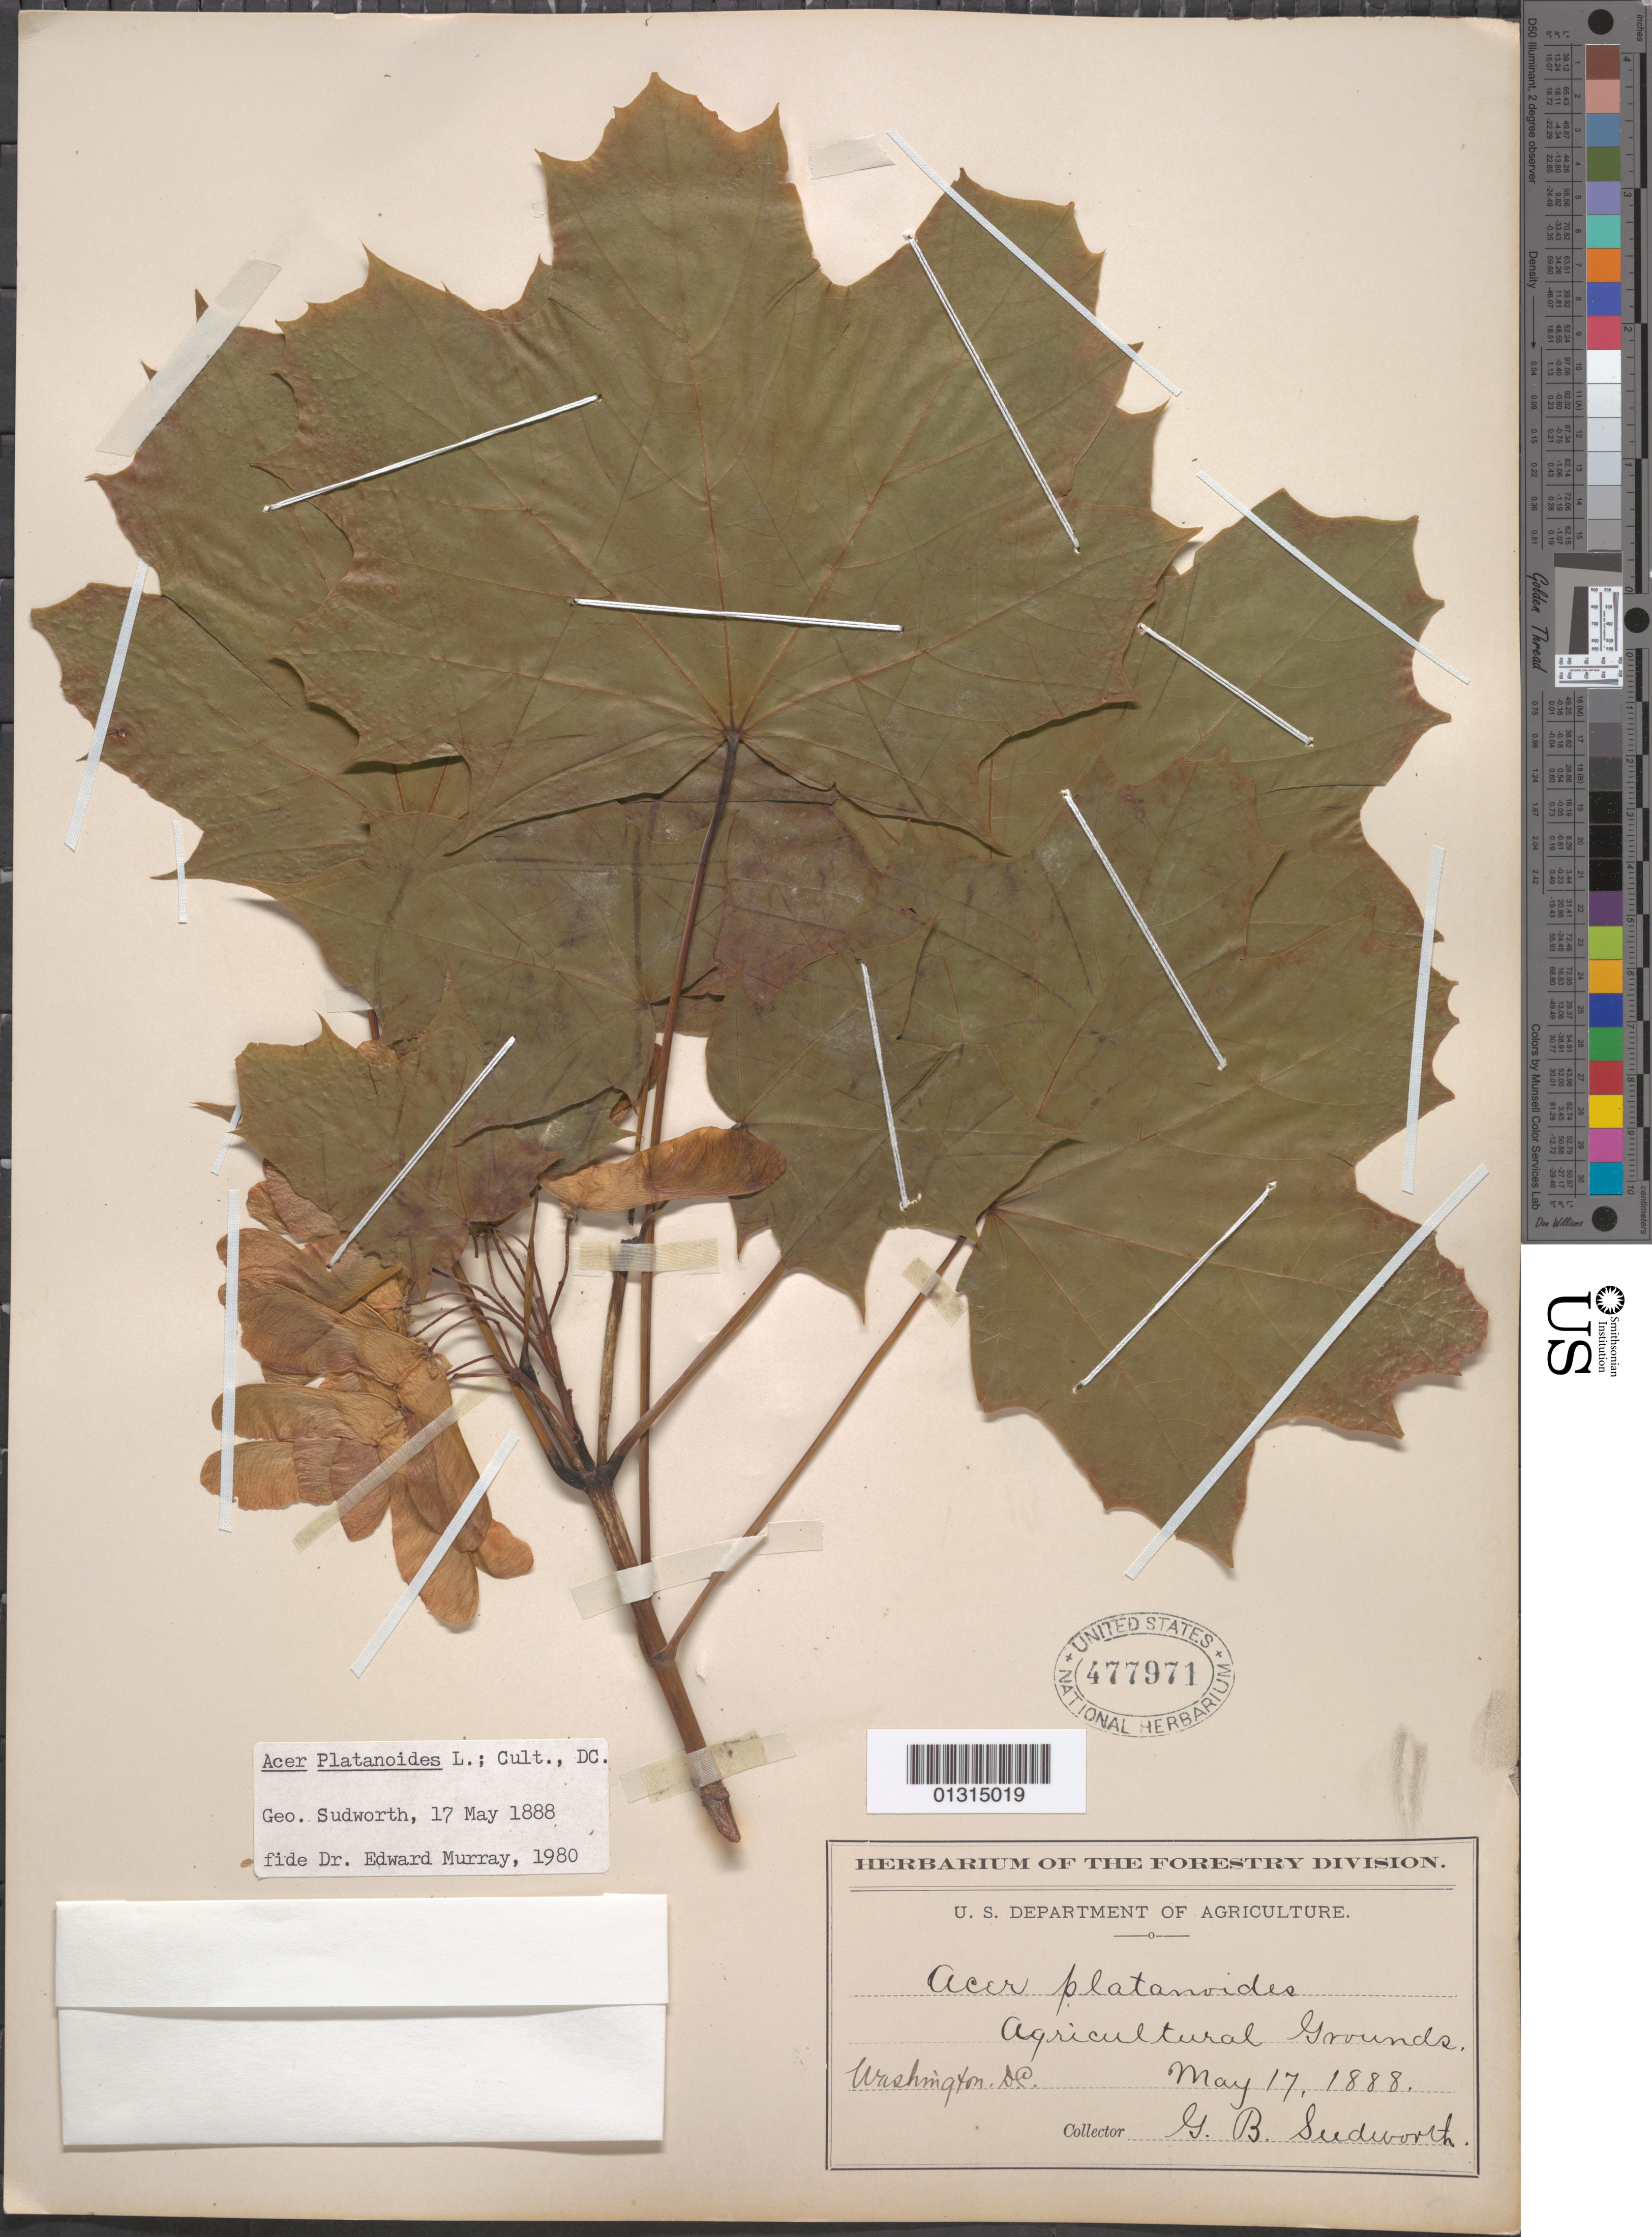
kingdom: Plantae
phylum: Tracheophyta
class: Magnoliopsida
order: Sapindales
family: Sapindaceae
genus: Acer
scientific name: Acer platanoides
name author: L.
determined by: Murray, Edward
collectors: G. B. Sudworth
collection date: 1888-05-17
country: United States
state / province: District of Columbia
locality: Washington, DC, vicinity. Agricultural grounds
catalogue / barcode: US 477971